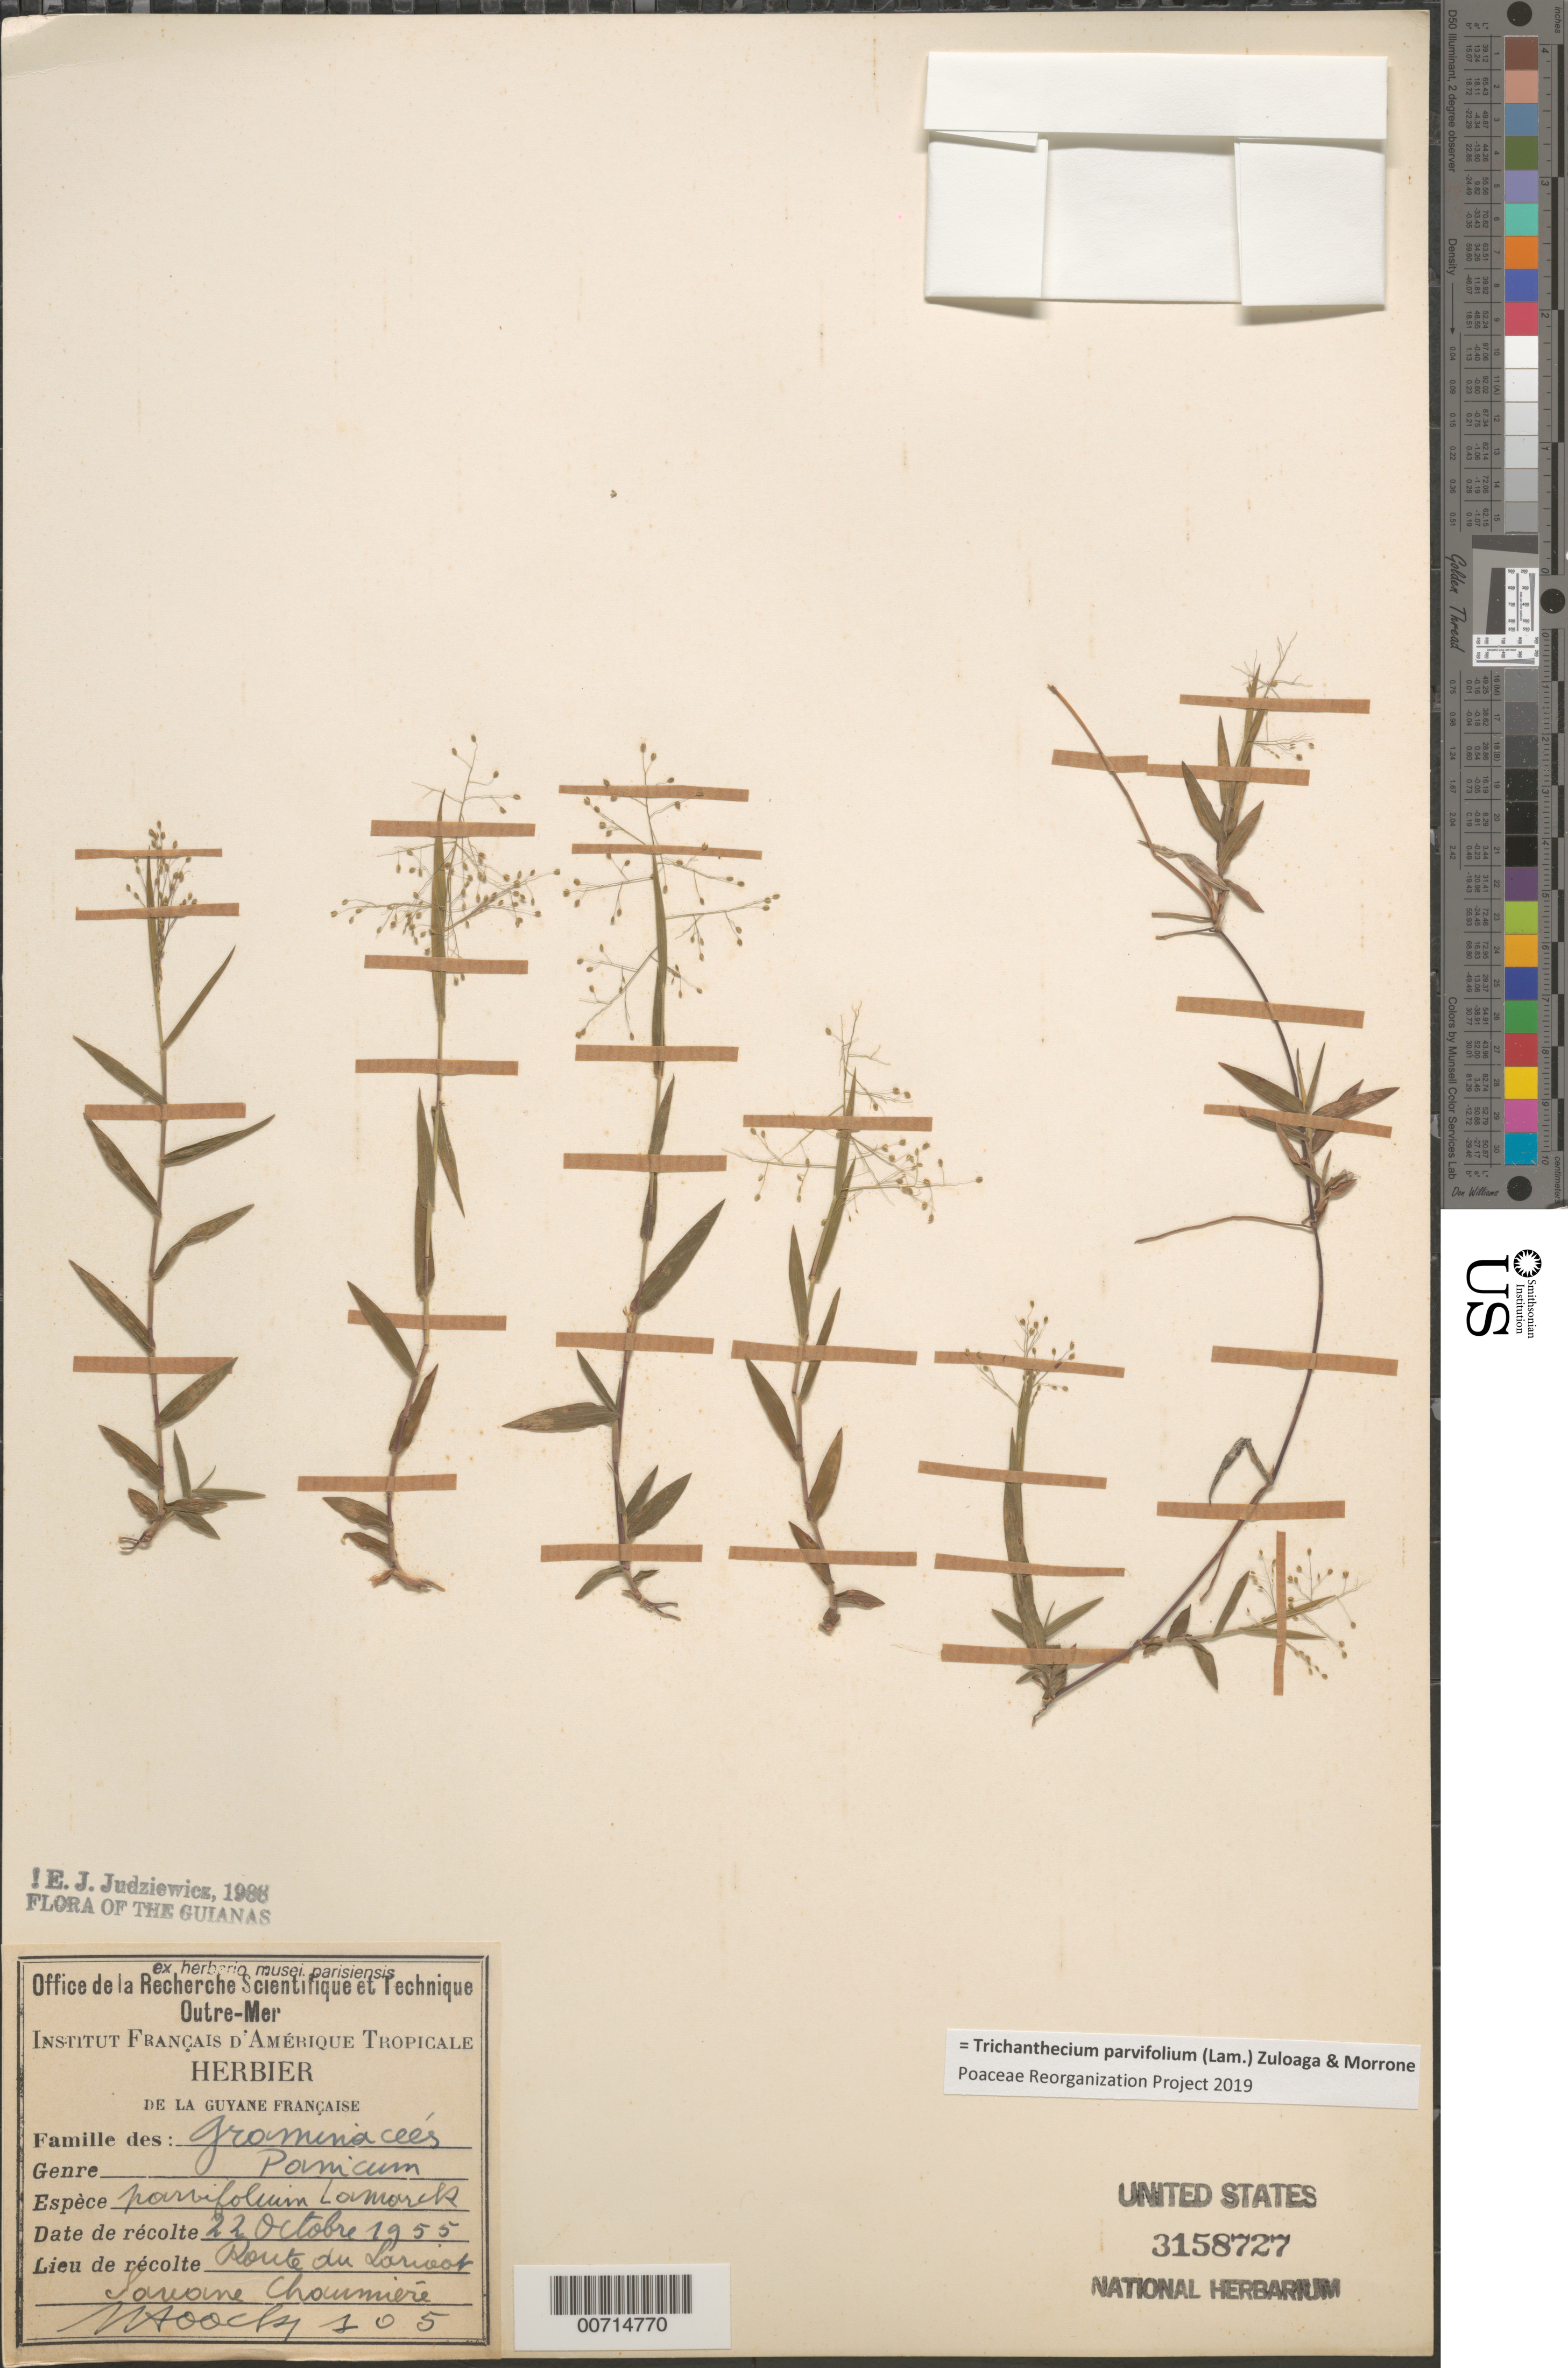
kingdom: Plantae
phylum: Tracheophyta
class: Liliopsida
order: Poales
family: Poaceae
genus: Trichanthecium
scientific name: Trichanthecium parvifolium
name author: (Lam.) Zuloaga & Morrone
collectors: N. Hoock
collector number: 105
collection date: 1955-10-22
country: French Guiana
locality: Route du Larivat. Savane Chaumieré.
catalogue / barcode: US 3158727